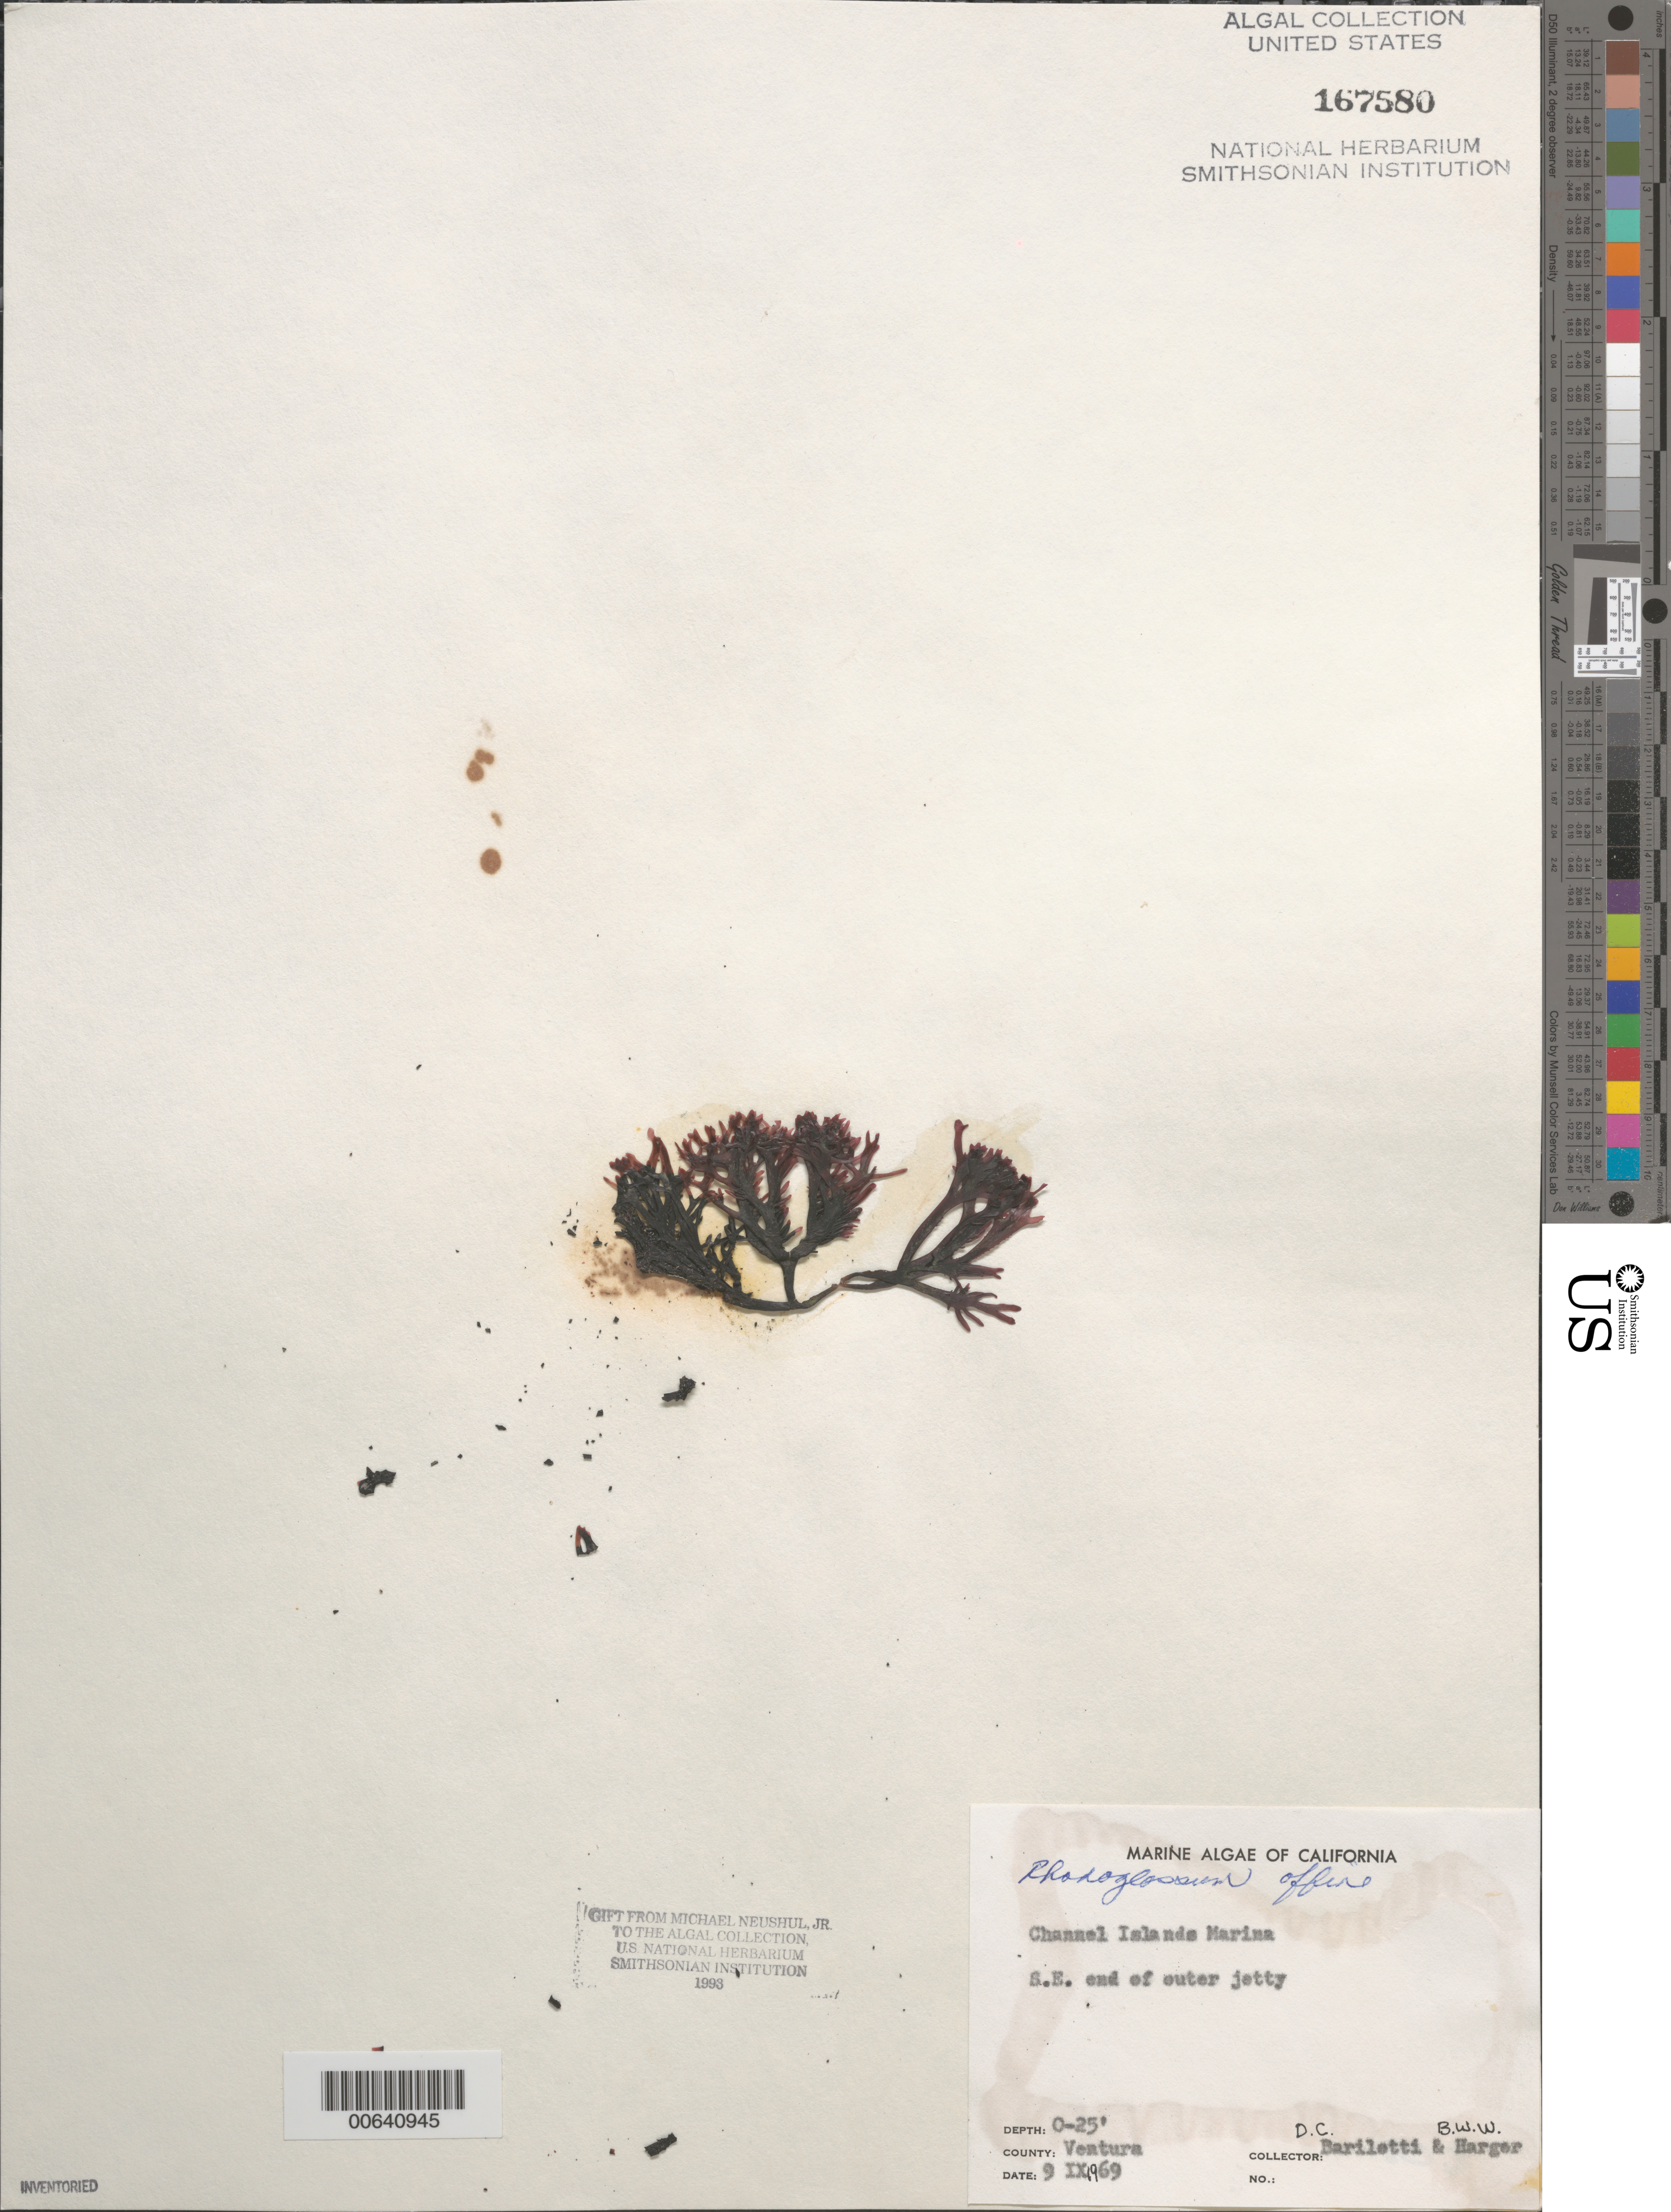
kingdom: Plantae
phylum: Rhodophyta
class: Florideophyceae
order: Gigartinales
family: Gigartinaceae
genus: Mazzaella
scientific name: Mazzaella affinis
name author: (Harvey) Fredericq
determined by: Algae name updating Project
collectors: D. C. Barilotti & B. W. Harger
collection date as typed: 09 Sep 1969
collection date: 1969-09-09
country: United States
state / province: California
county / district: Ventura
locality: Channel Islands Marina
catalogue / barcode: US 167580